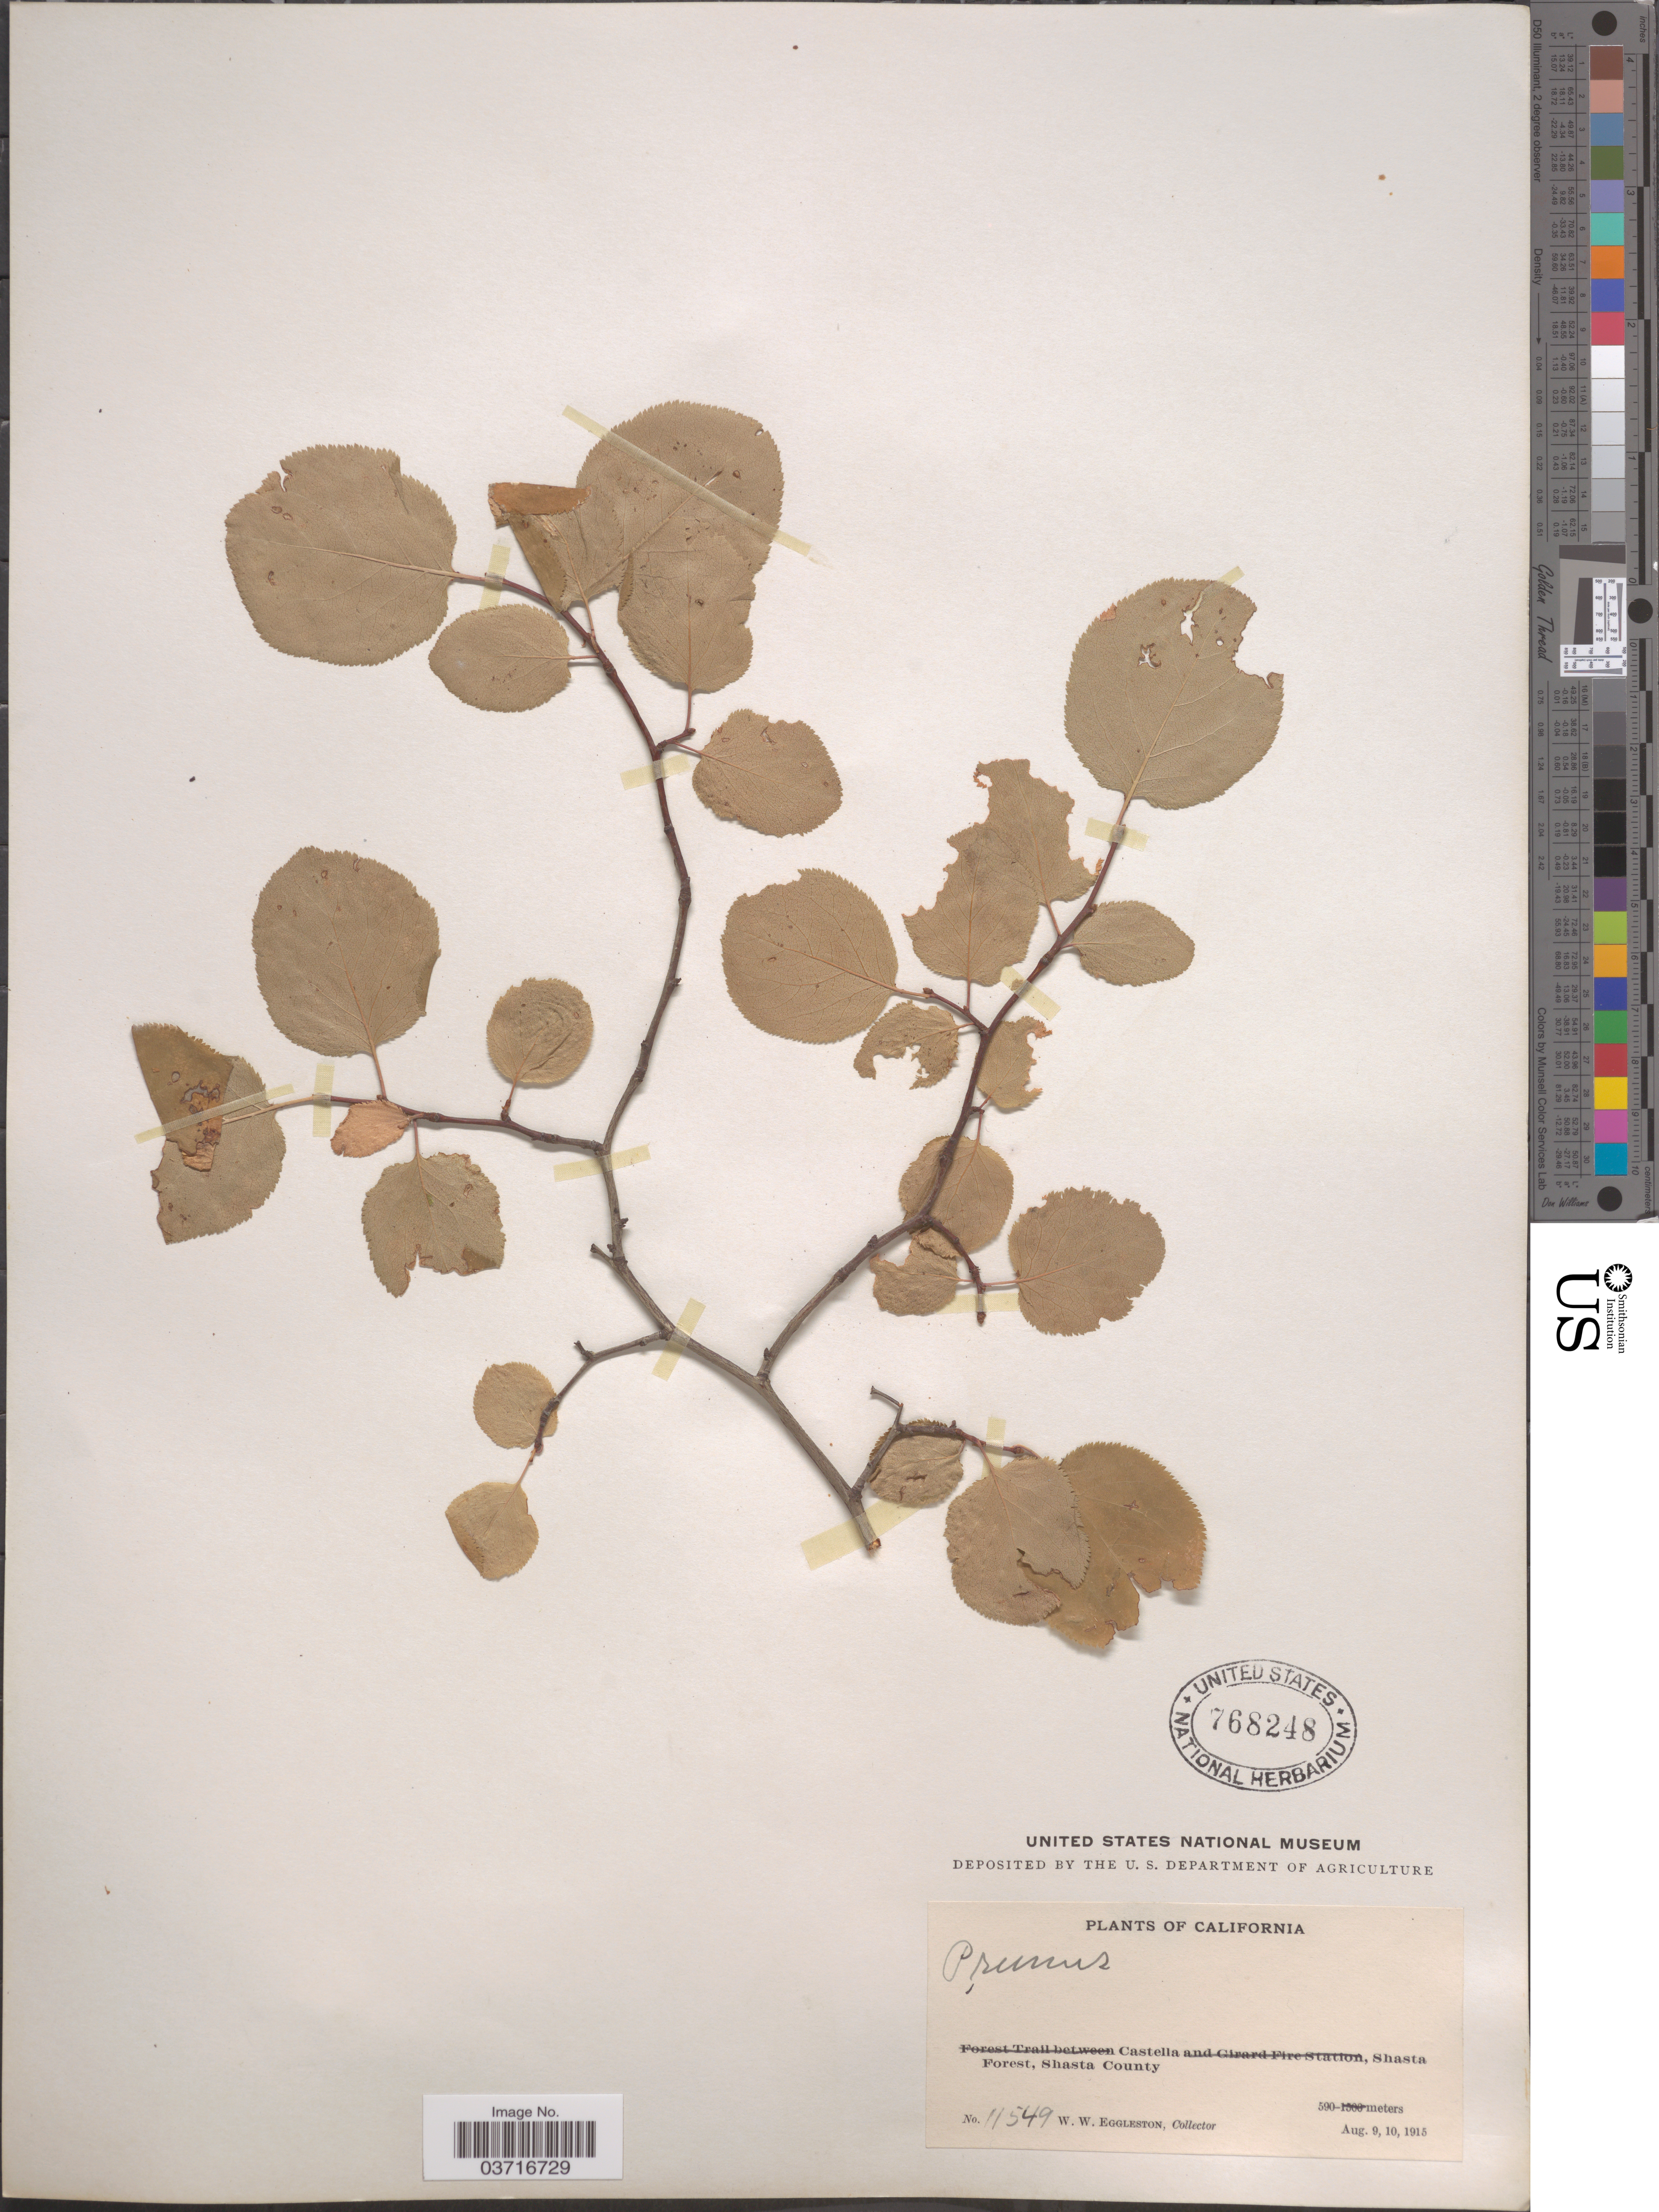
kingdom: Plantae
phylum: Tracheophyta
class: Magnoliopsida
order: Rosales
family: Rosaceae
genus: Prunus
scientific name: Prunus sp.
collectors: W. W. Eggleston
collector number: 11549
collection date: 1915-08-09/1915-08-10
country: United States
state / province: California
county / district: Shasta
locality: Castella, Shasta Forest, Shasta County.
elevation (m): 590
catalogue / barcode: US 768248